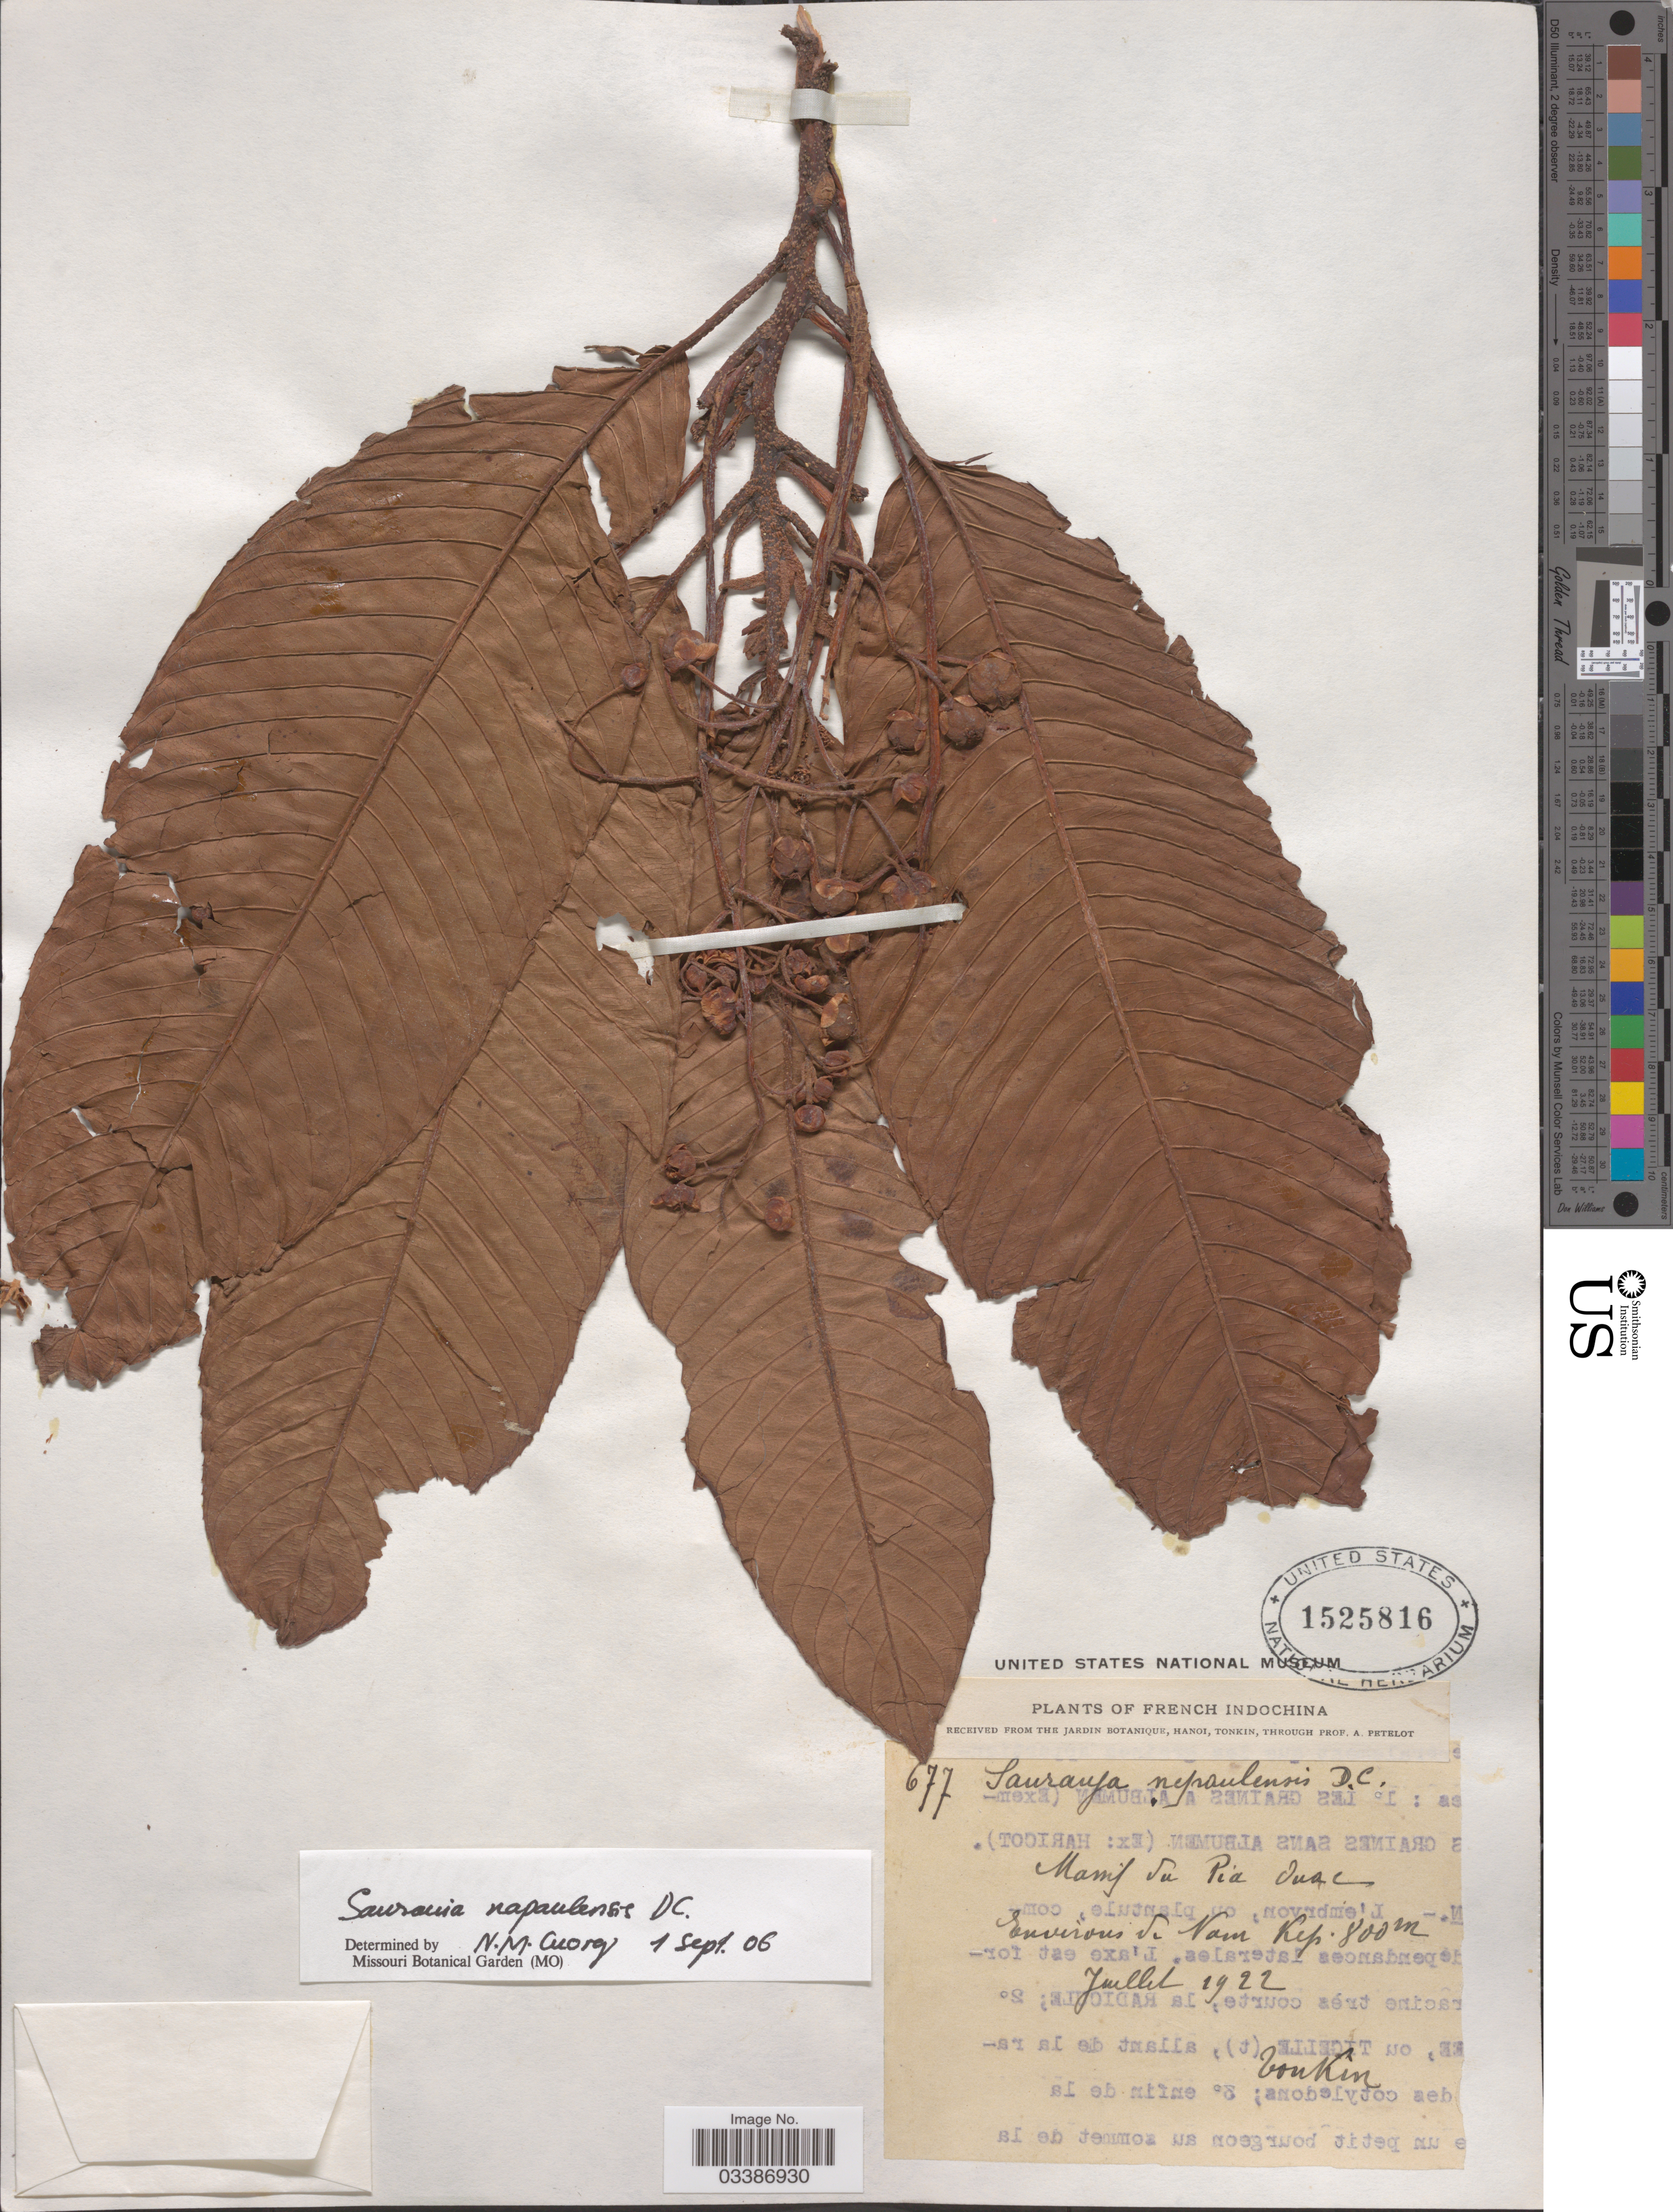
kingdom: Plantae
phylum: Tracheophyta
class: Magnoliopsida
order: Ericales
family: Actinidiaceae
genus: Saurauia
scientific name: Saurauia napaulensis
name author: DC.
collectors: A. Petelot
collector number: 677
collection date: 1922-07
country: Vietnam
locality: French Indochina. Massif du Pia Duse [interpreted]. Environs de Nam [interpreted] Kep.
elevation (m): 800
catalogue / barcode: US 1525816